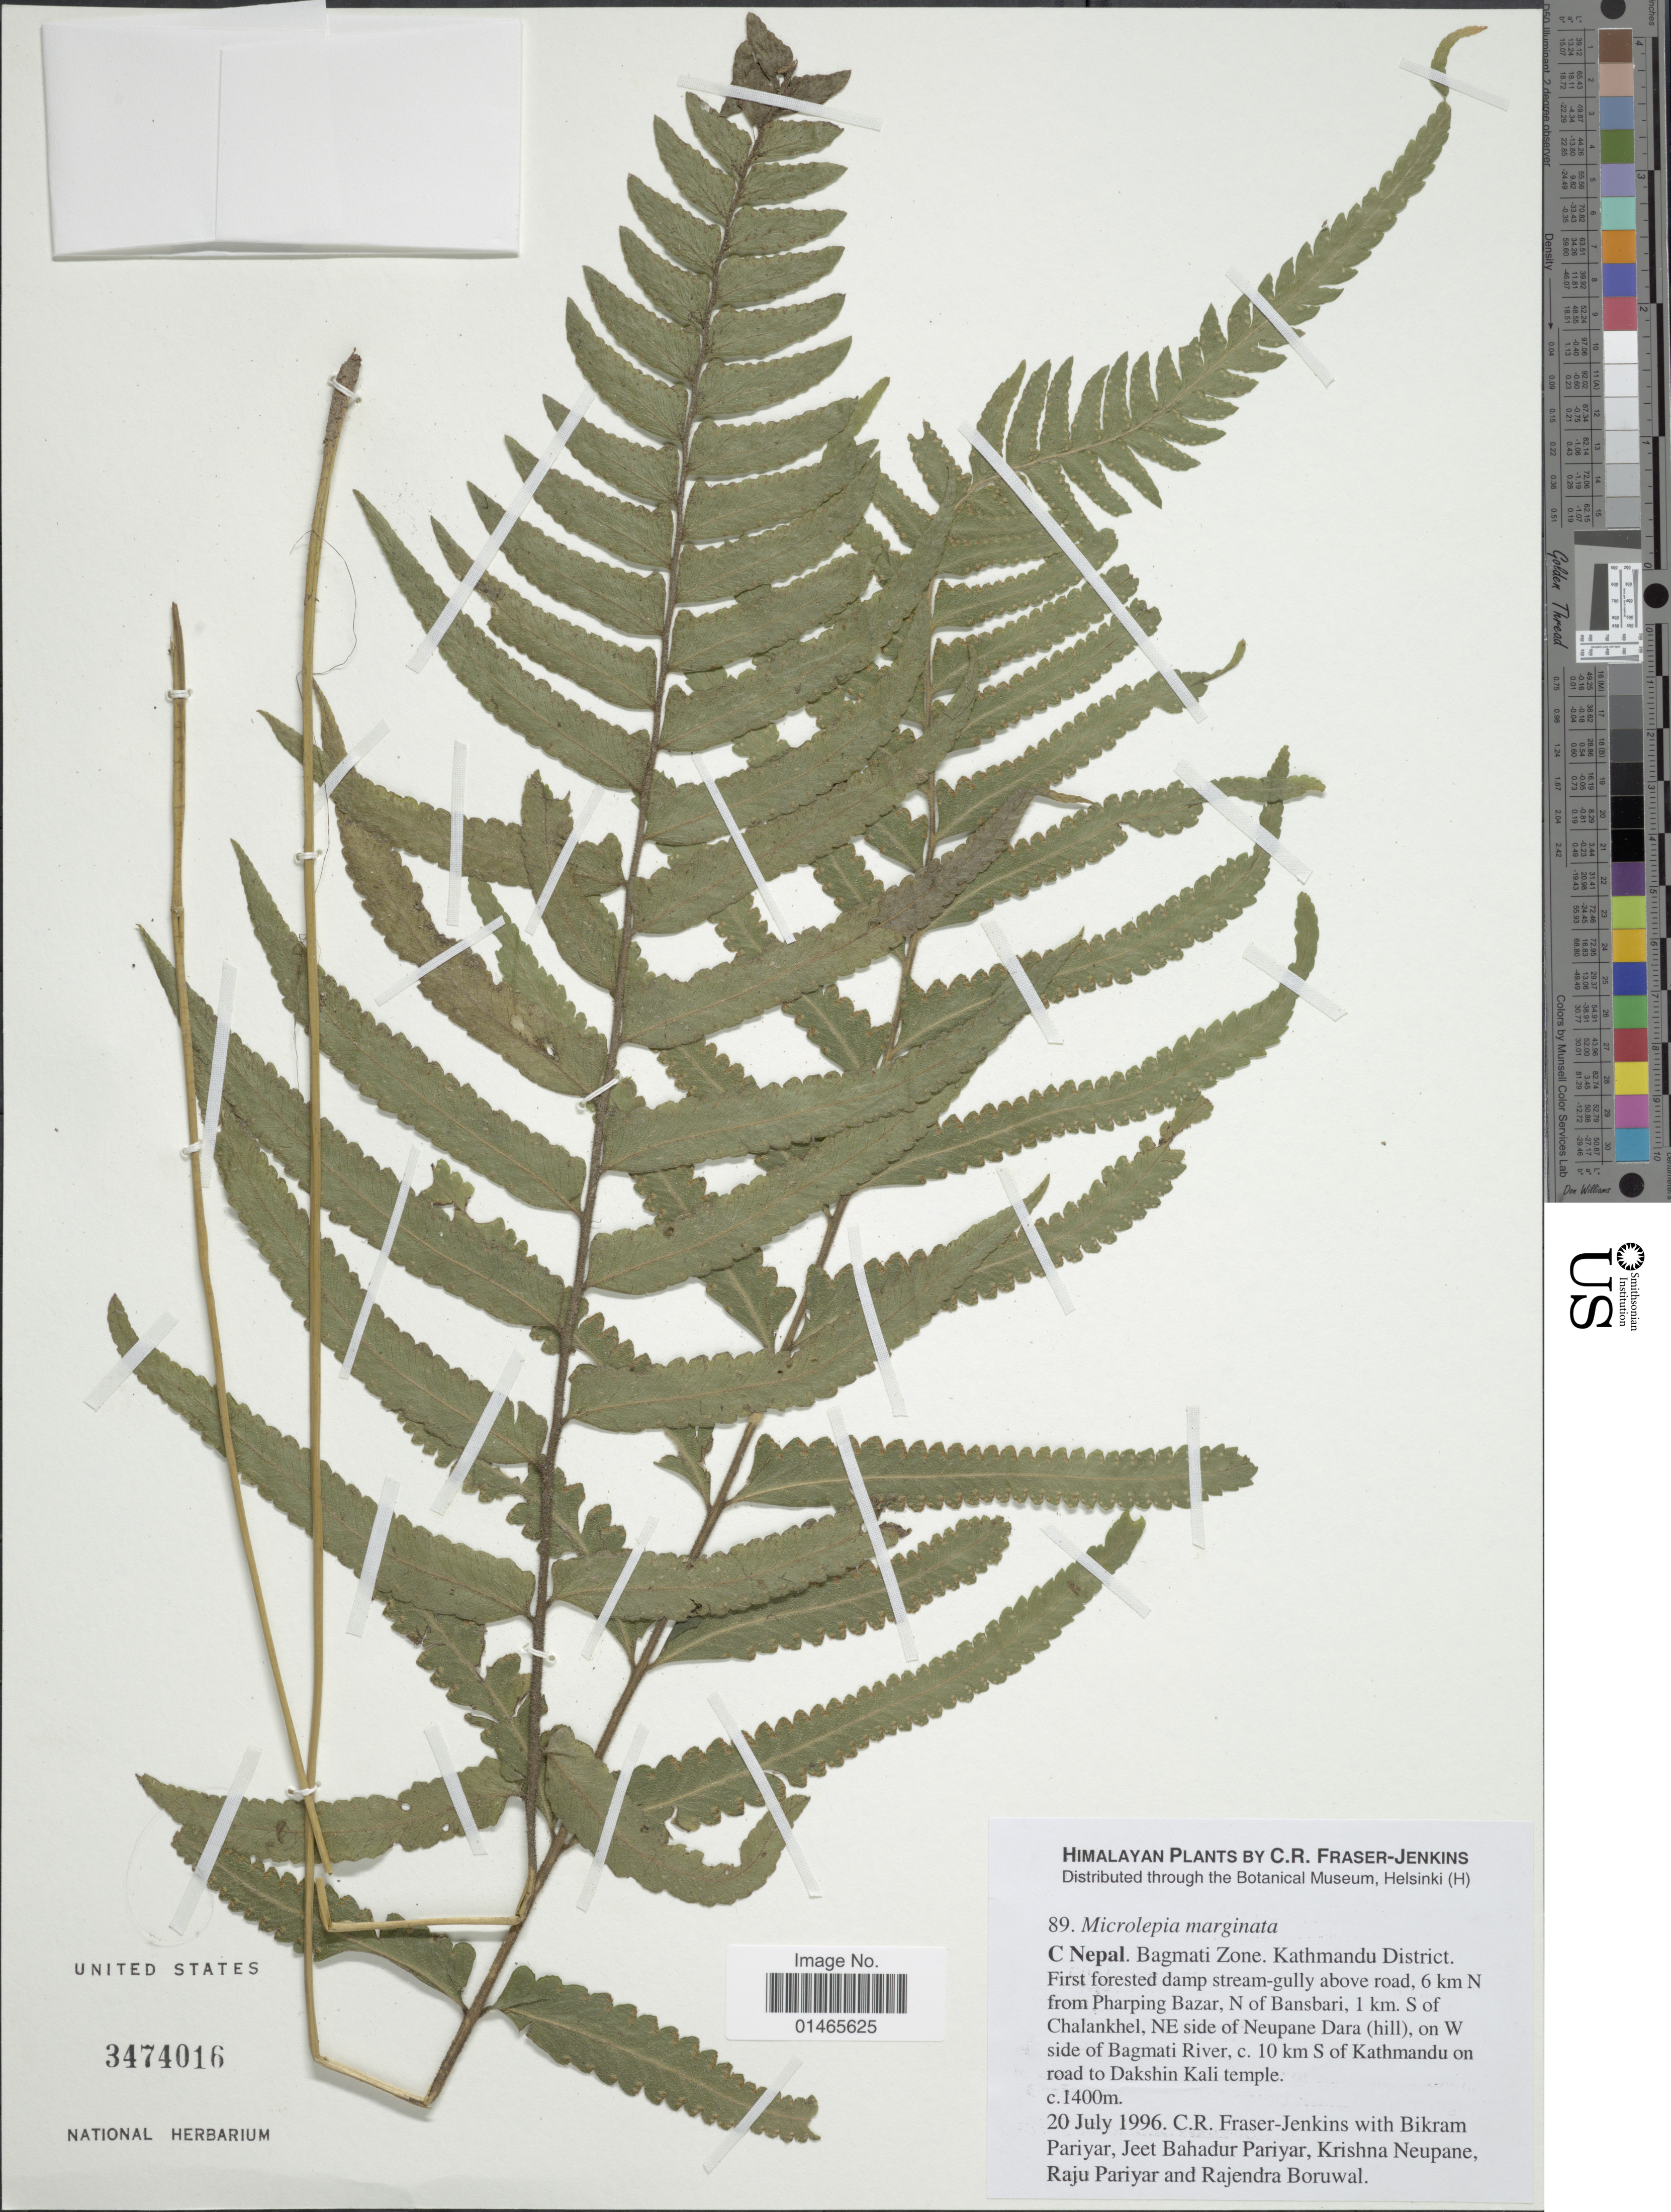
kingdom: Plantae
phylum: Tracheophyta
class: Polypodiopsida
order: Polypodiales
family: Dennstaedtiaceae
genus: Microlepia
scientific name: Microlepia marginata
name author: (Houtt.) C. Chr.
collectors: C. R. Fraser-Jenkins, J. Pariyar, J. Pariyar, K. Neupane & et al.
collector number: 89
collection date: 1996-07-20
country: Nepal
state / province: Bagmati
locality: Bagmati Zone, Kathmandu District, First forested damp stream-gully above road, 6 km N from Pharping Bazar, N. of Bansbari, 1 km S of Chalankhel, NE side of Neupane Dara (hill), on W side of Bagmati River, c. 10 km S of Kathmandu on road to Dakshin Kali temple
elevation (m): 1400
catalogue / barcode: US 3474016